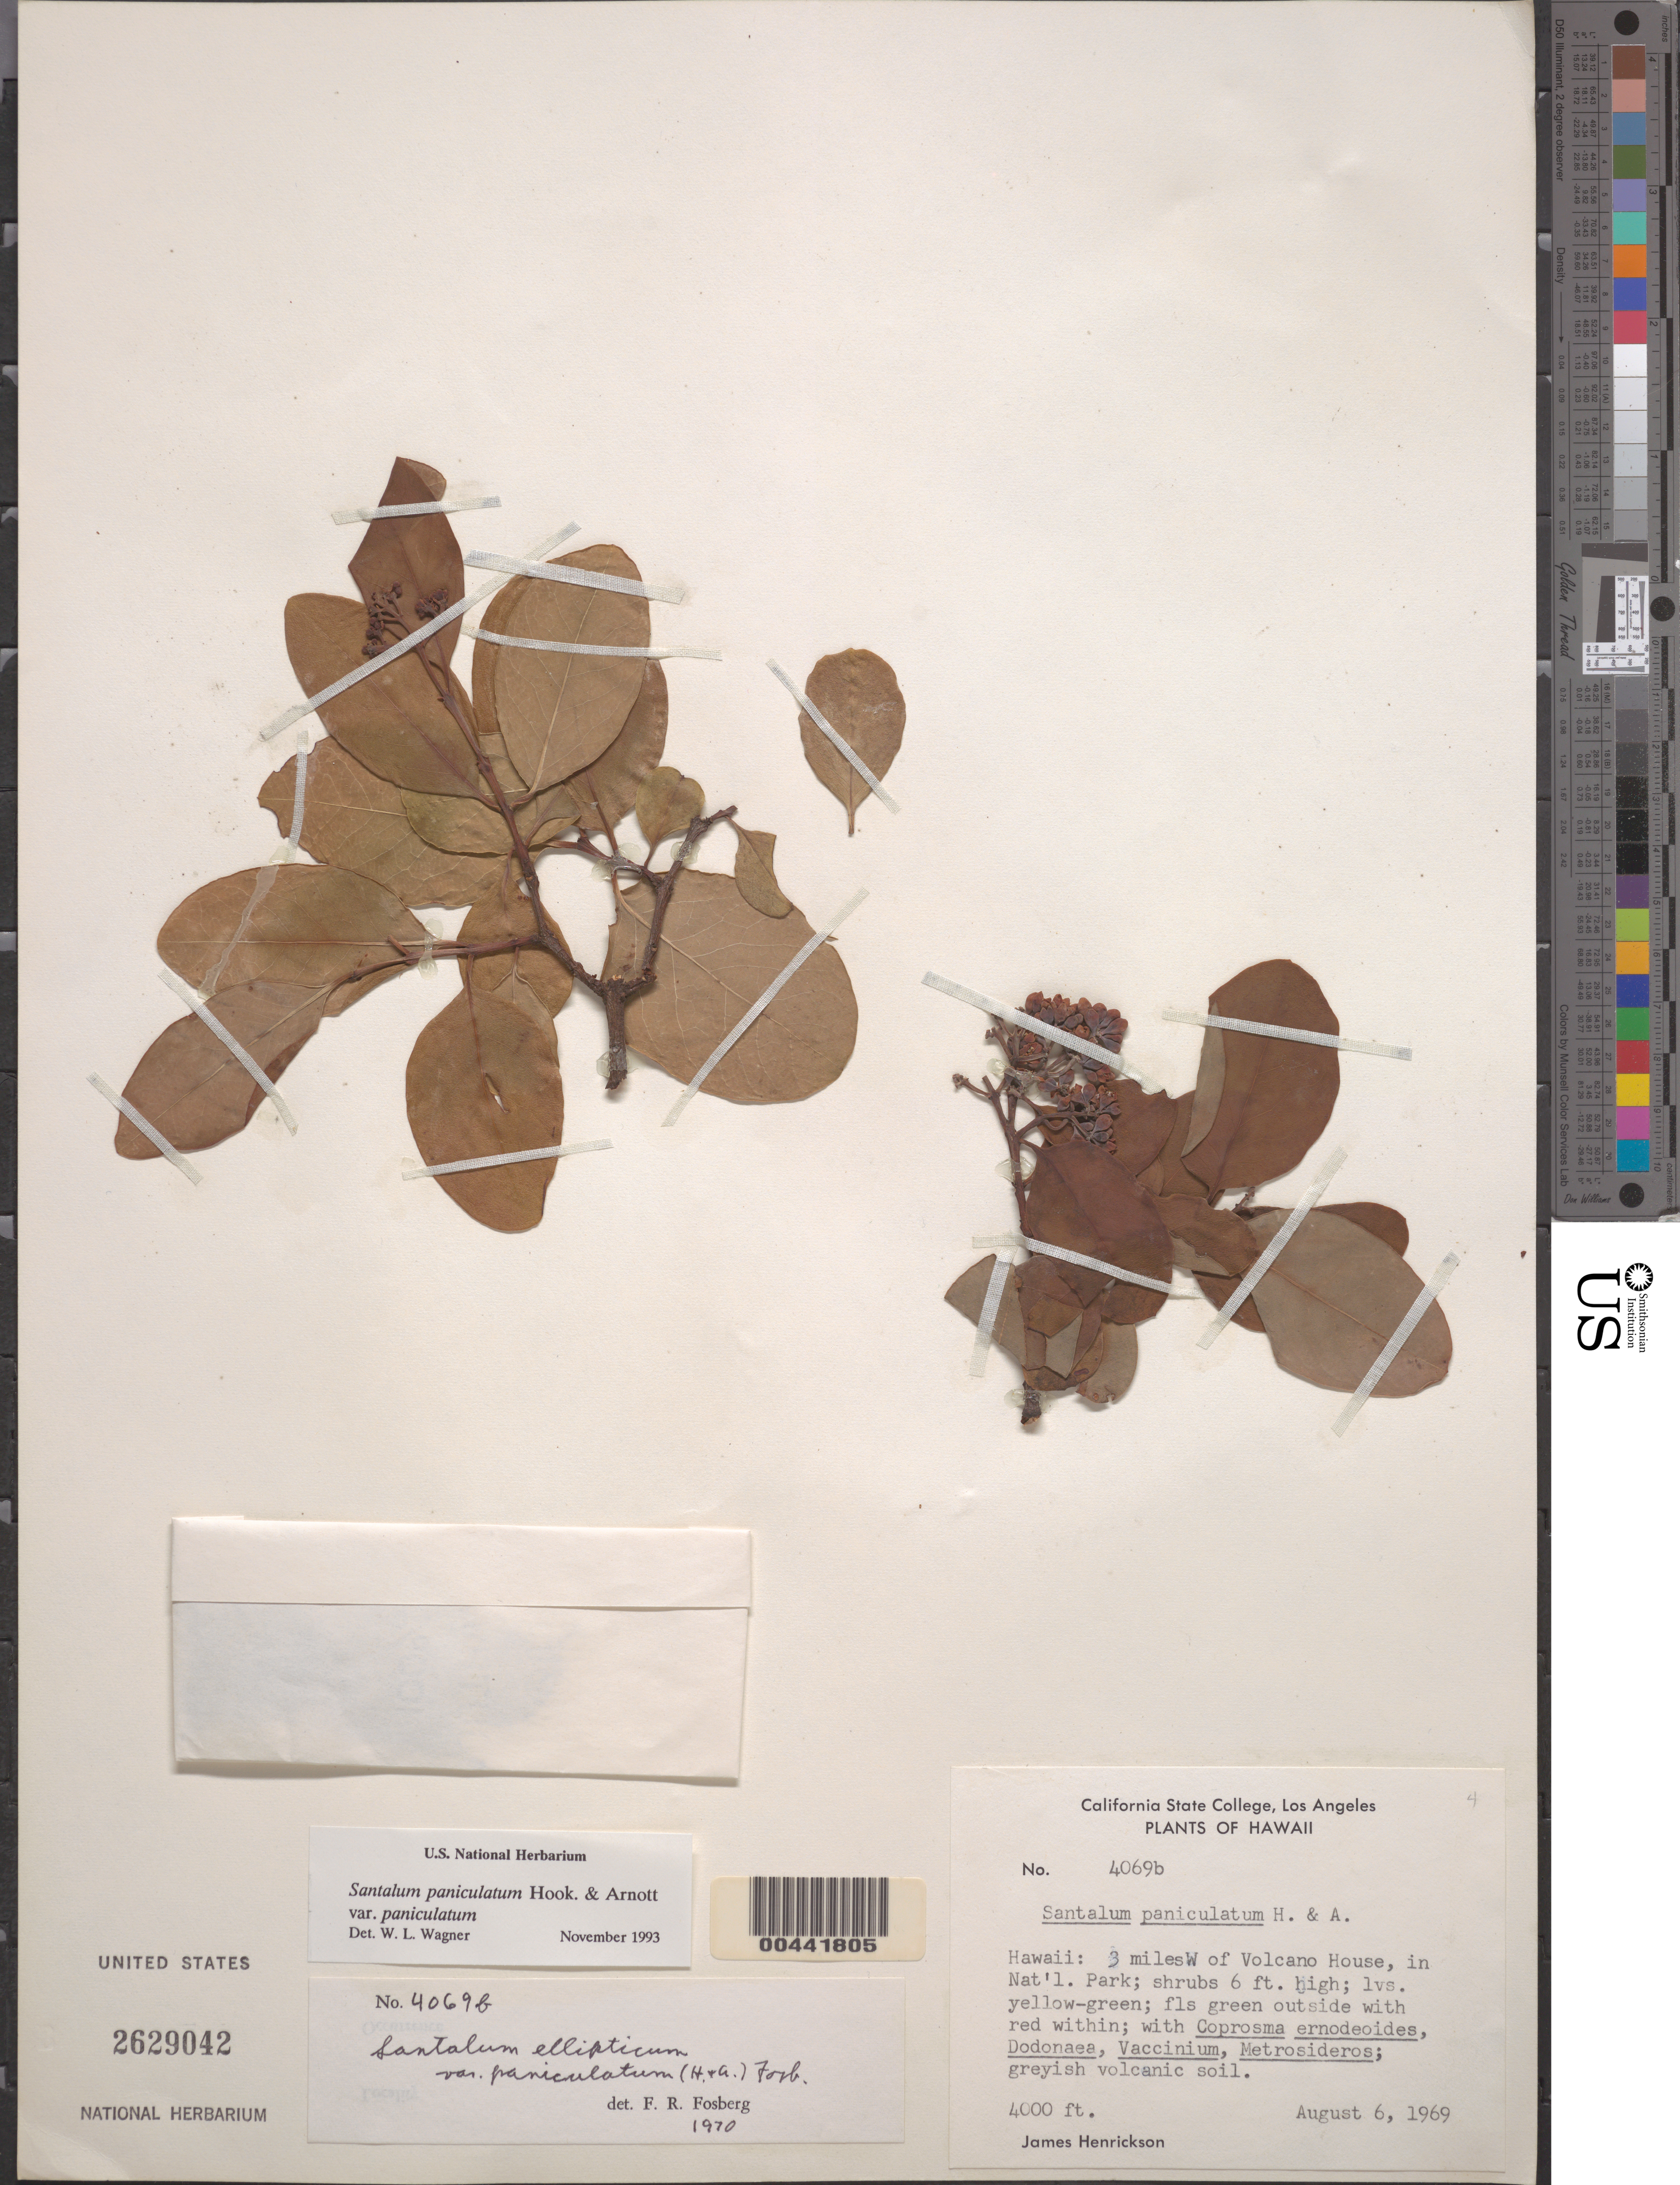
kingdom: Plantae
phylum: Tracheophyta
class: Magnoliopsida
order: Santalales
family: Santalaceae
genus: Santalum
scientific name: Santalum paniculatum var. paniculatum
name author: Hook. & Arn.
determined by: Wagner, W. L., (BOT), Smithsonian Institution - National Museum of Natural History (UNITED STATES)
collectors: J. S. Henrickson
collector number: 4069b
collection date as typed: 6 Aug 1969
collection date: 1969-08-06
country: United States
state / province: Hawaii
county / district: Hawaii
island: Hawaii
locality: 3 miles W of Volcano House, in Nat'l Park.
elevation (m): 1219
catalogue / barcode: US 2629042